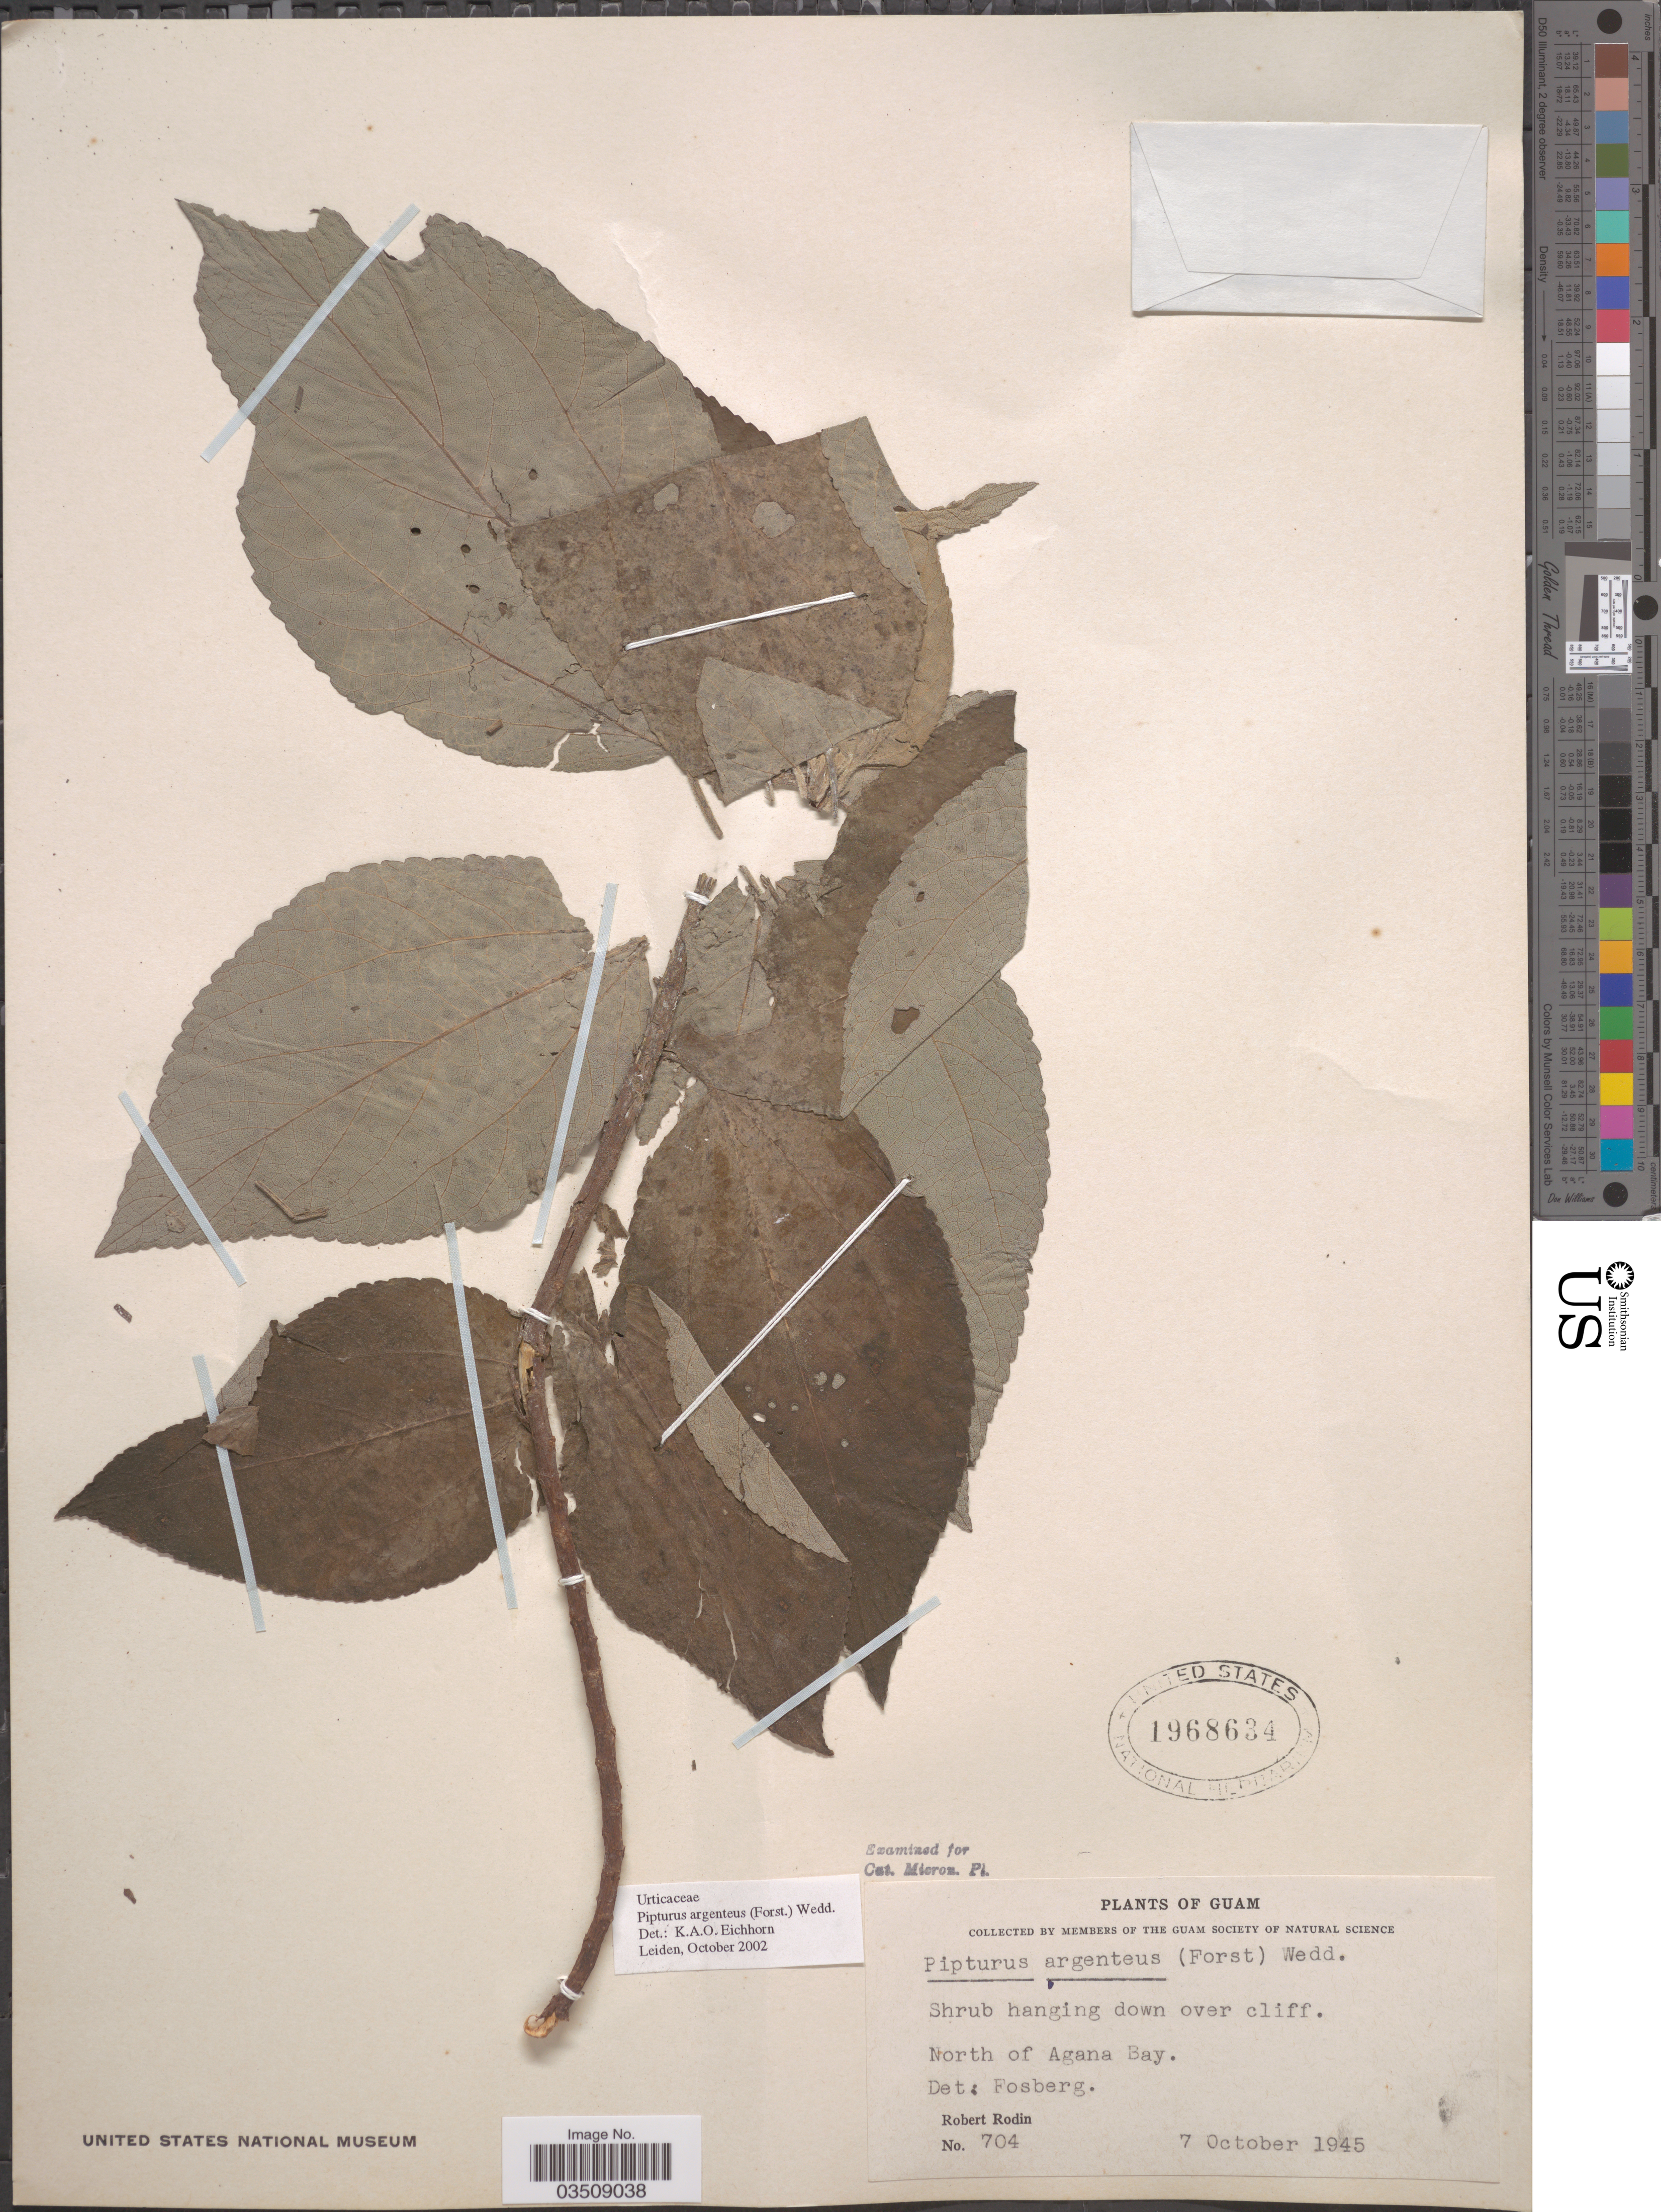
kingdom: Plantae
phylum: Tracheophyta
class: Magnoliopsida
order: Rosales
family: Urticaceae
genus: Pipturus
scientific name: Pipturus argenteus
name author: (G. Forst.) Wedd.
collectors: R. Rodin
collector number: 704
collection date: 1945-10-07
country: Guam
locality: Guam. North of Agana Bay.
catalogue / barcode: US 1968634